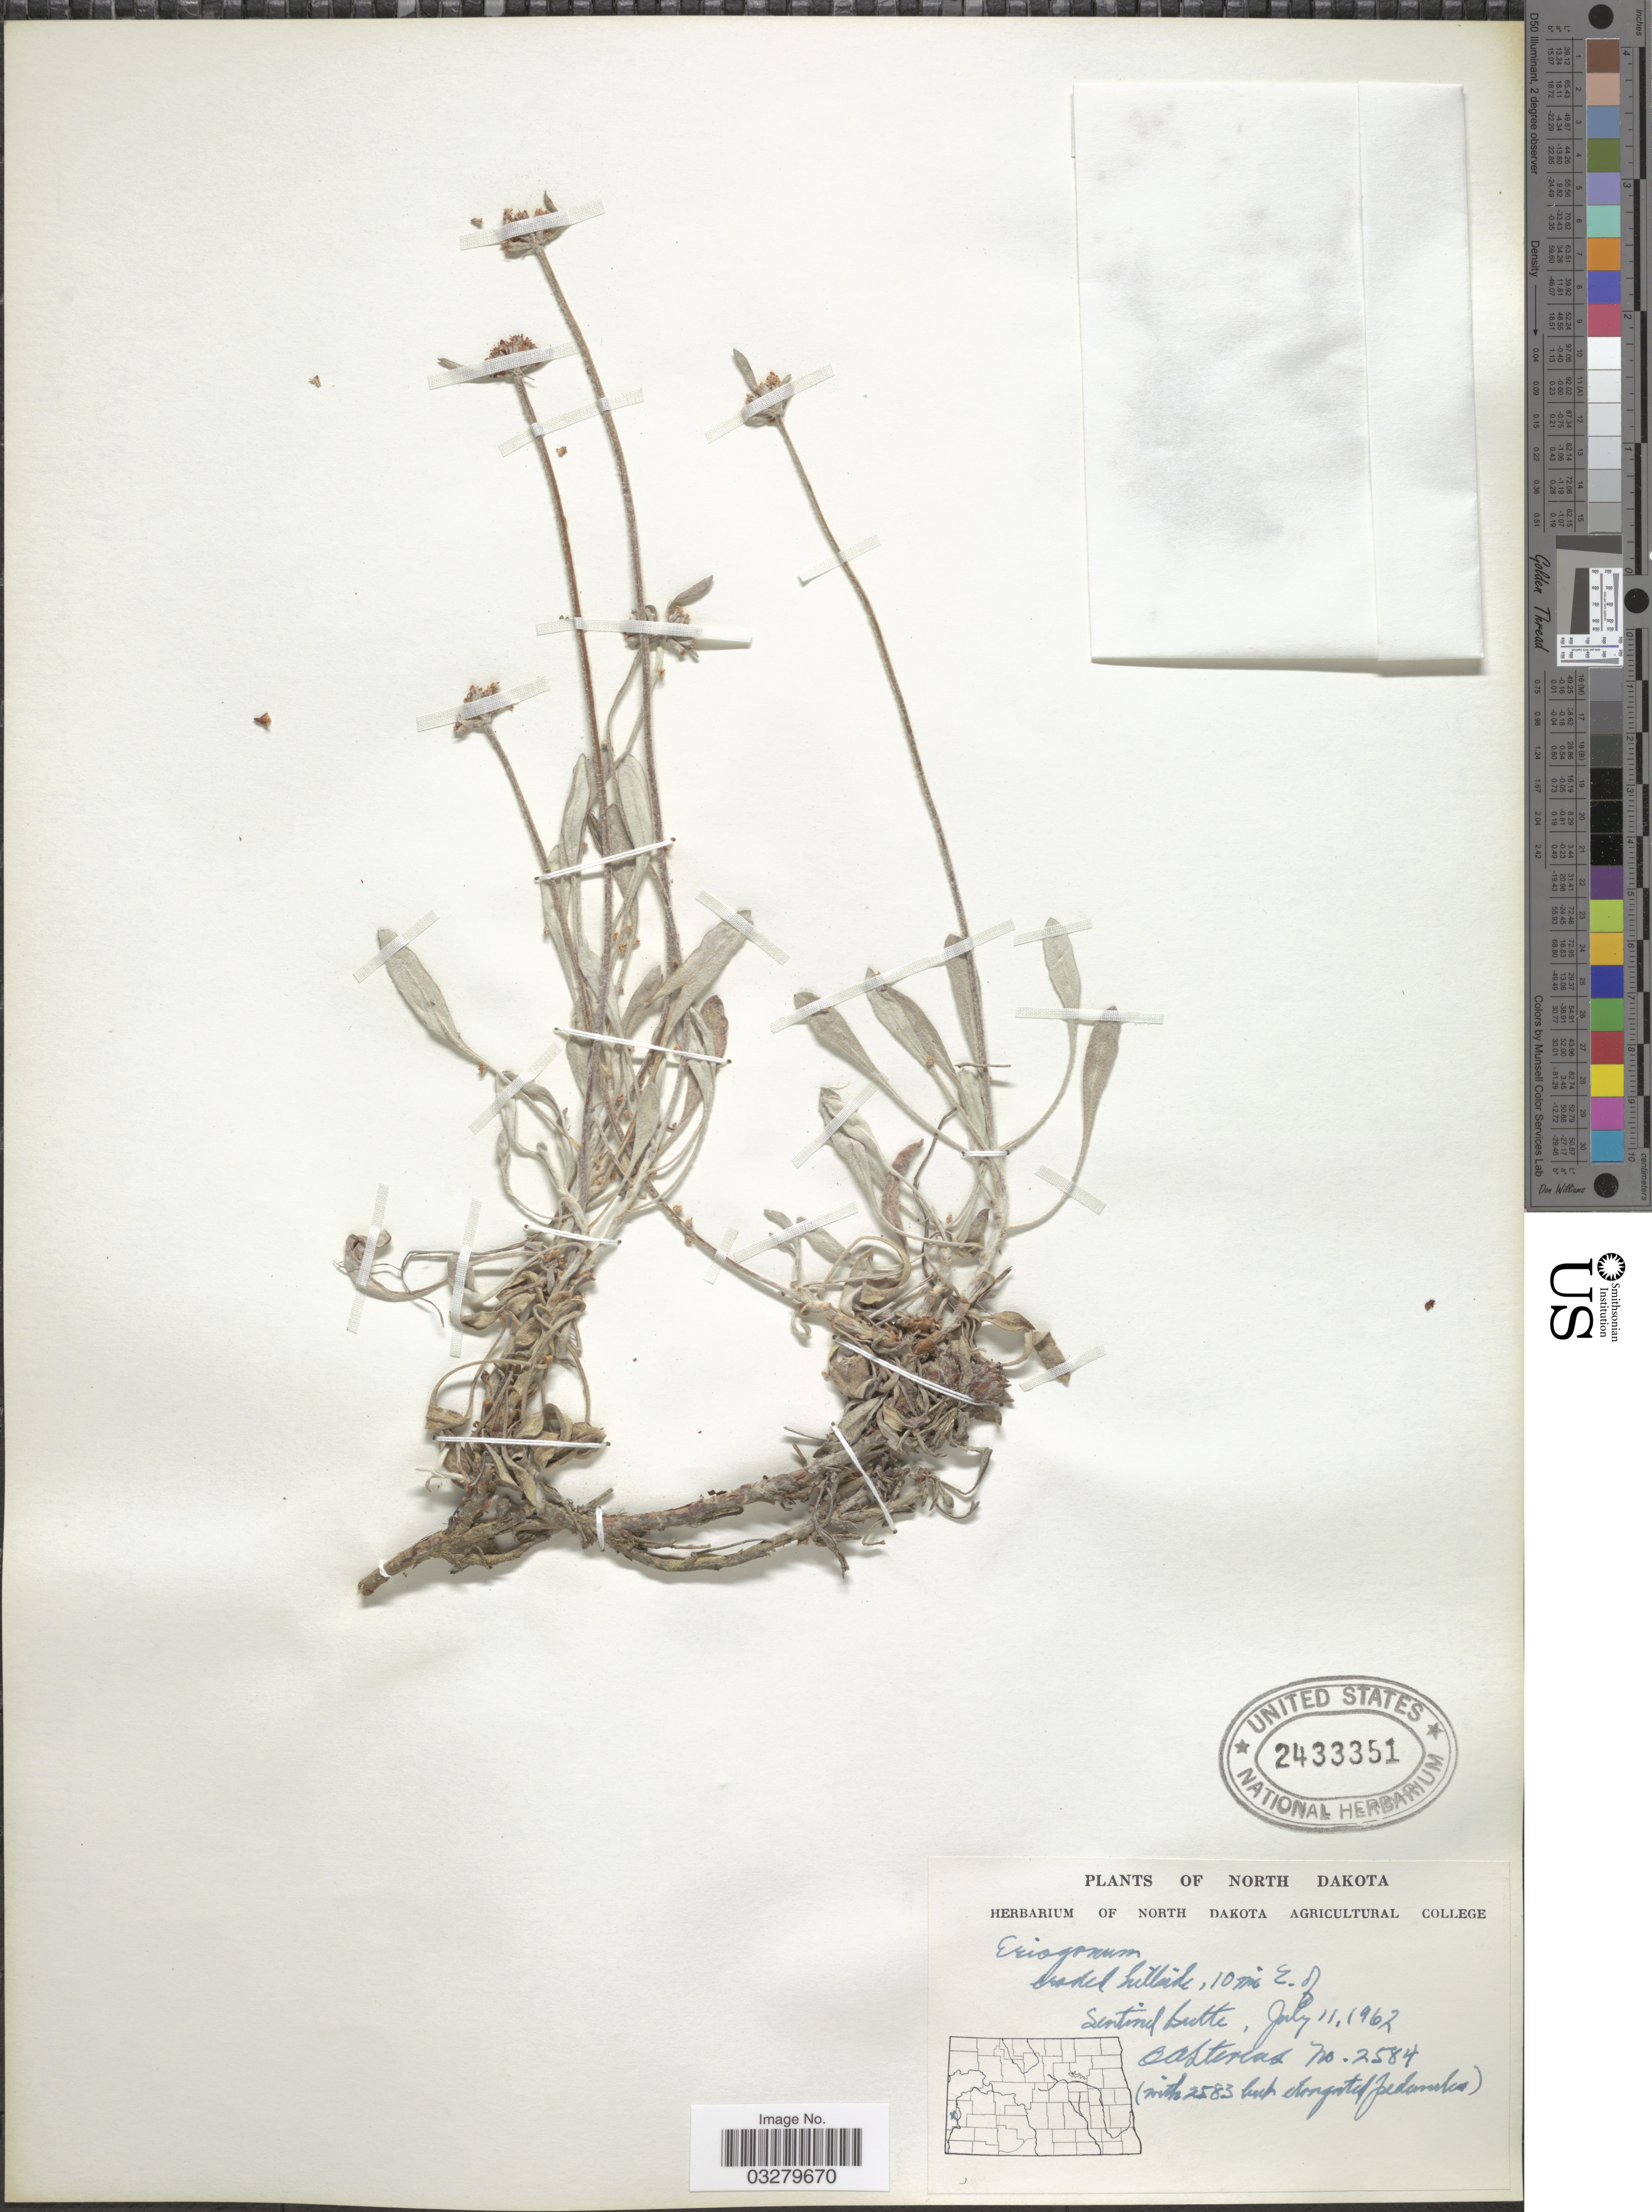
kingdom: Plantae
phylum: Tracheophyta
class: Magnoliopsida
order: Caryophyllales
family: Polygonaceae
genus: Eriogonum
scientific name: Eriogonum pauciflorum var. pauciflorum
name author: Pursh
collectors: O. A. Stevens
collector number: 2584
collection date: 1962-07-11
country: United States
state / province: North Dakota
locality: eroded hillside, 10 mi E. of Sentinel Butte.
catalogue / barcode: US 2433351